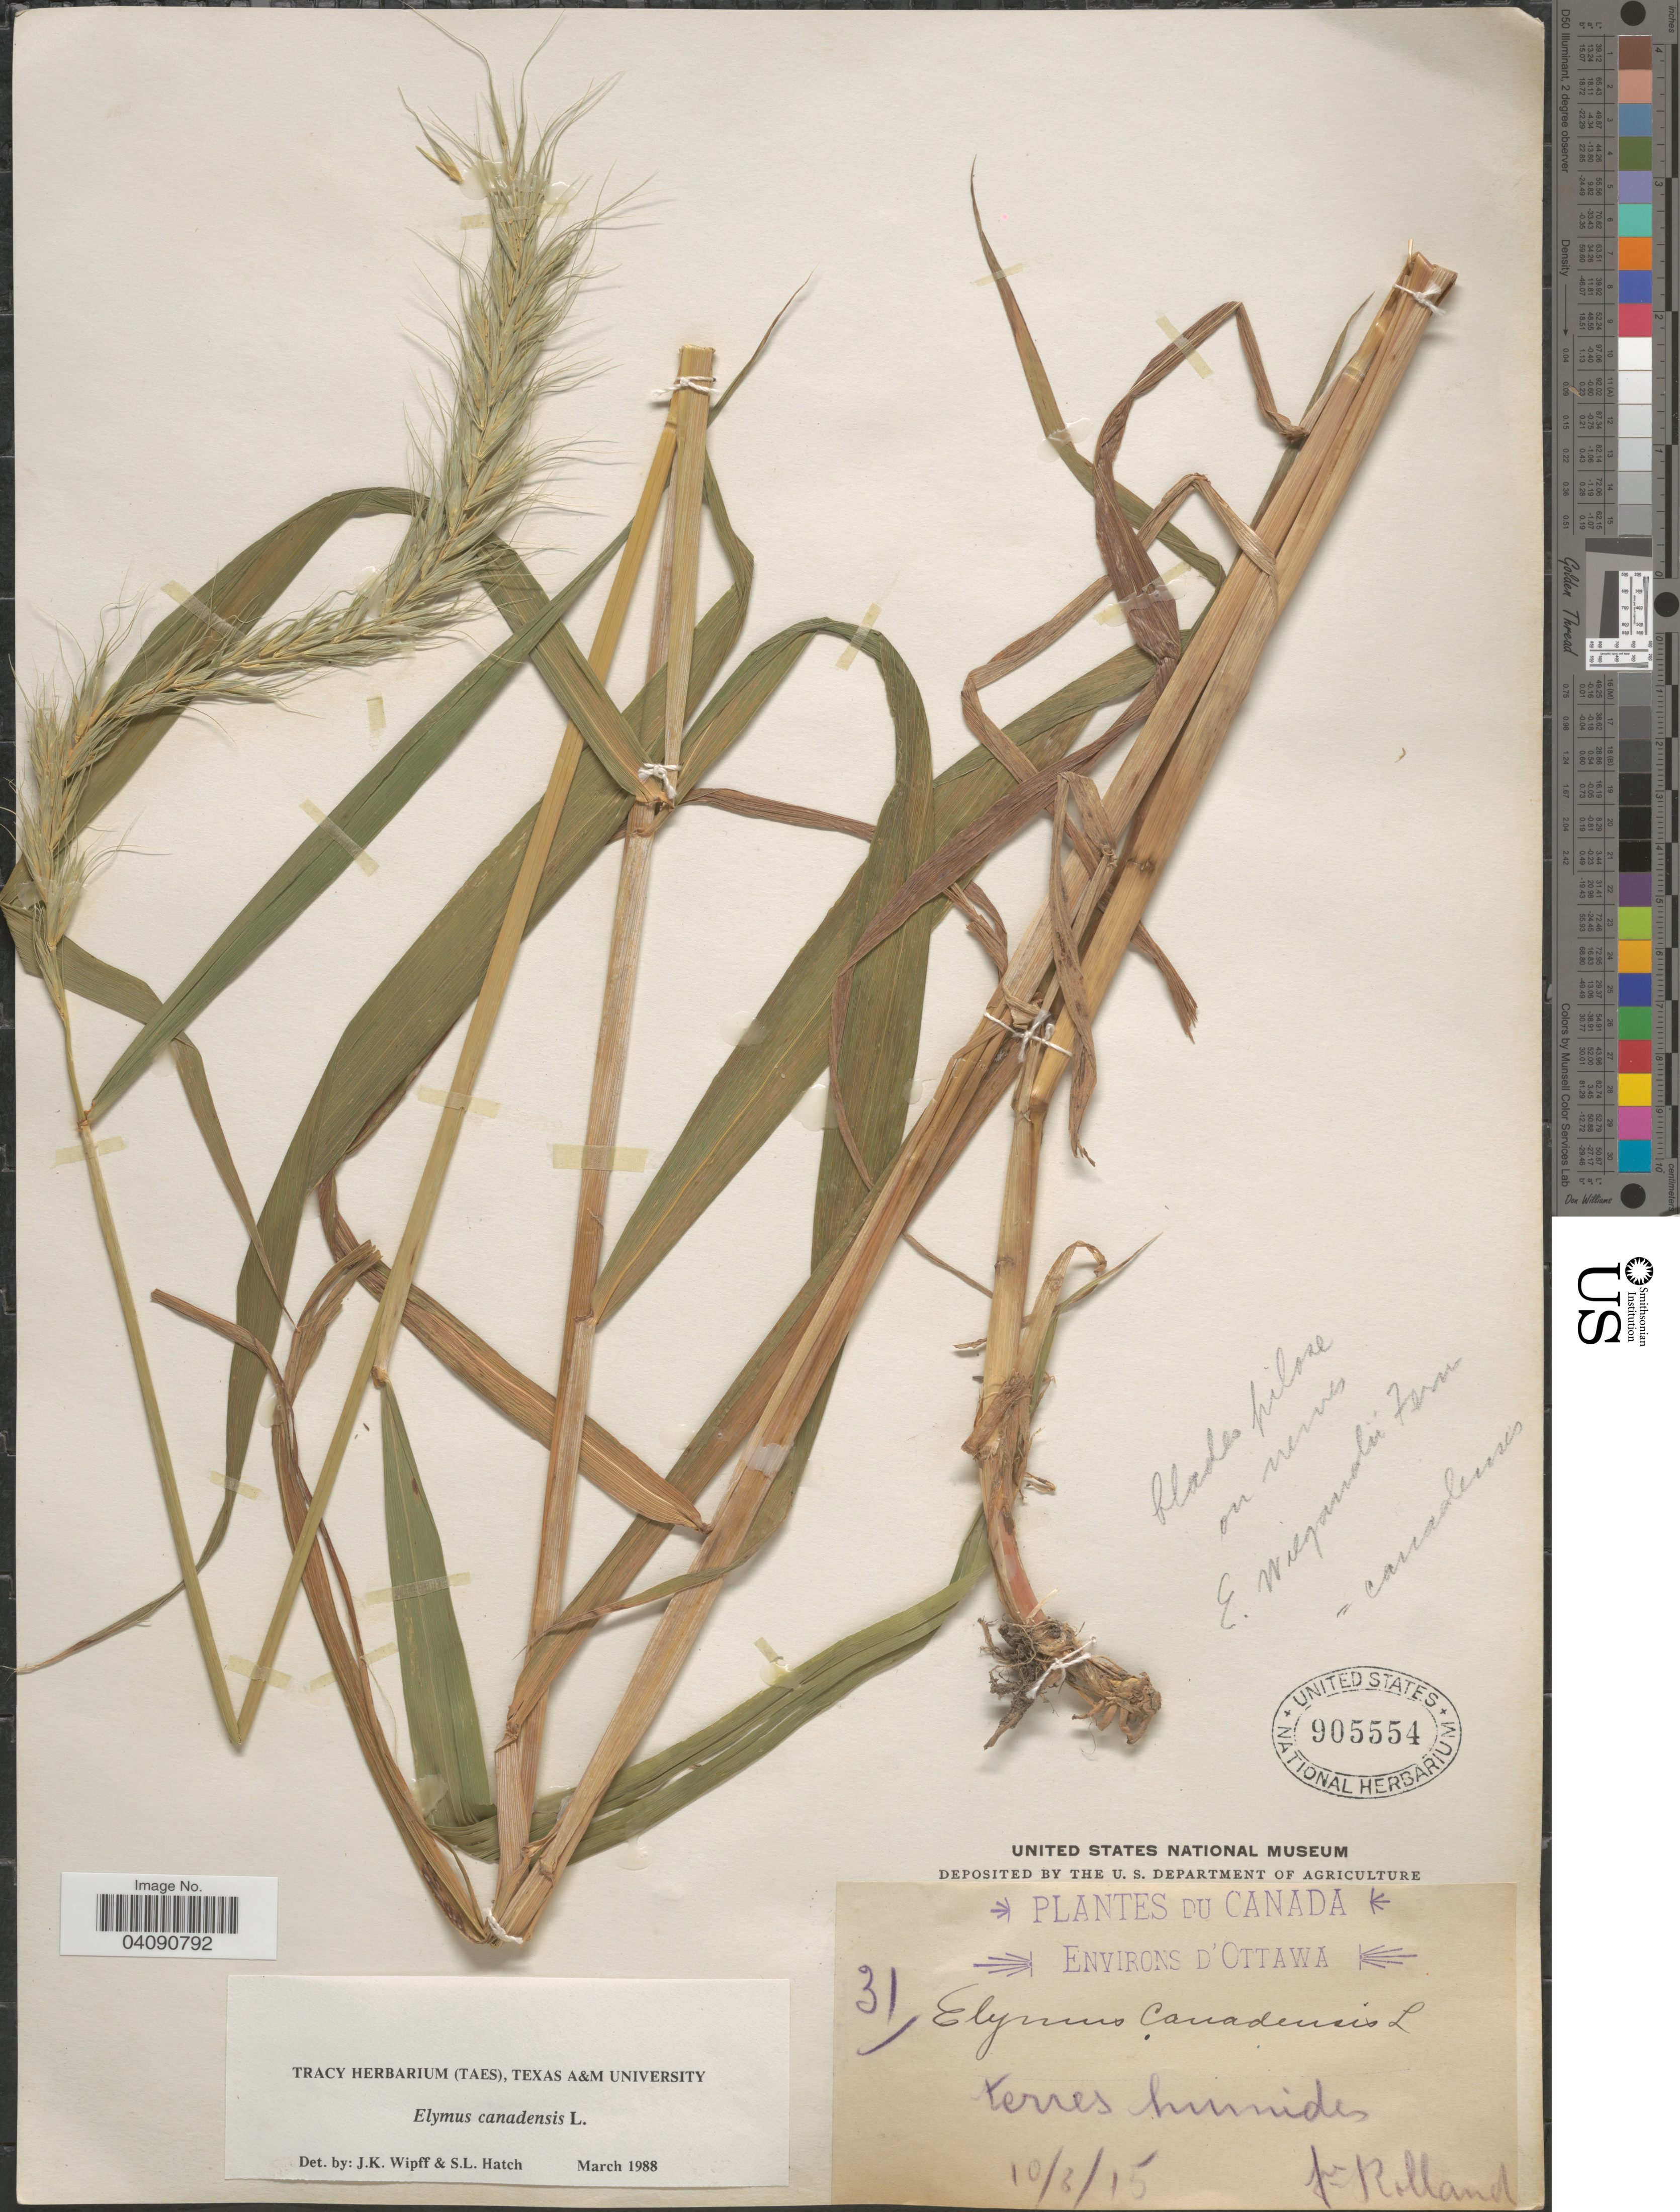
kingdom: Plantae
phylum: Tracheophyta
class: Liliopsida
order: Poales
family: Poaceae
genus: Elymus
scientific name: Elymus canadensis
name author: L.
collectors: B. Rolland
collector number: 31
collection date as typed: Transcribed d/m/y: 10/8/15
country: Canada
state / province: Ontario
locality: Environs d'Ottawa. Terres humides.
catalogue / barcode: US 905554